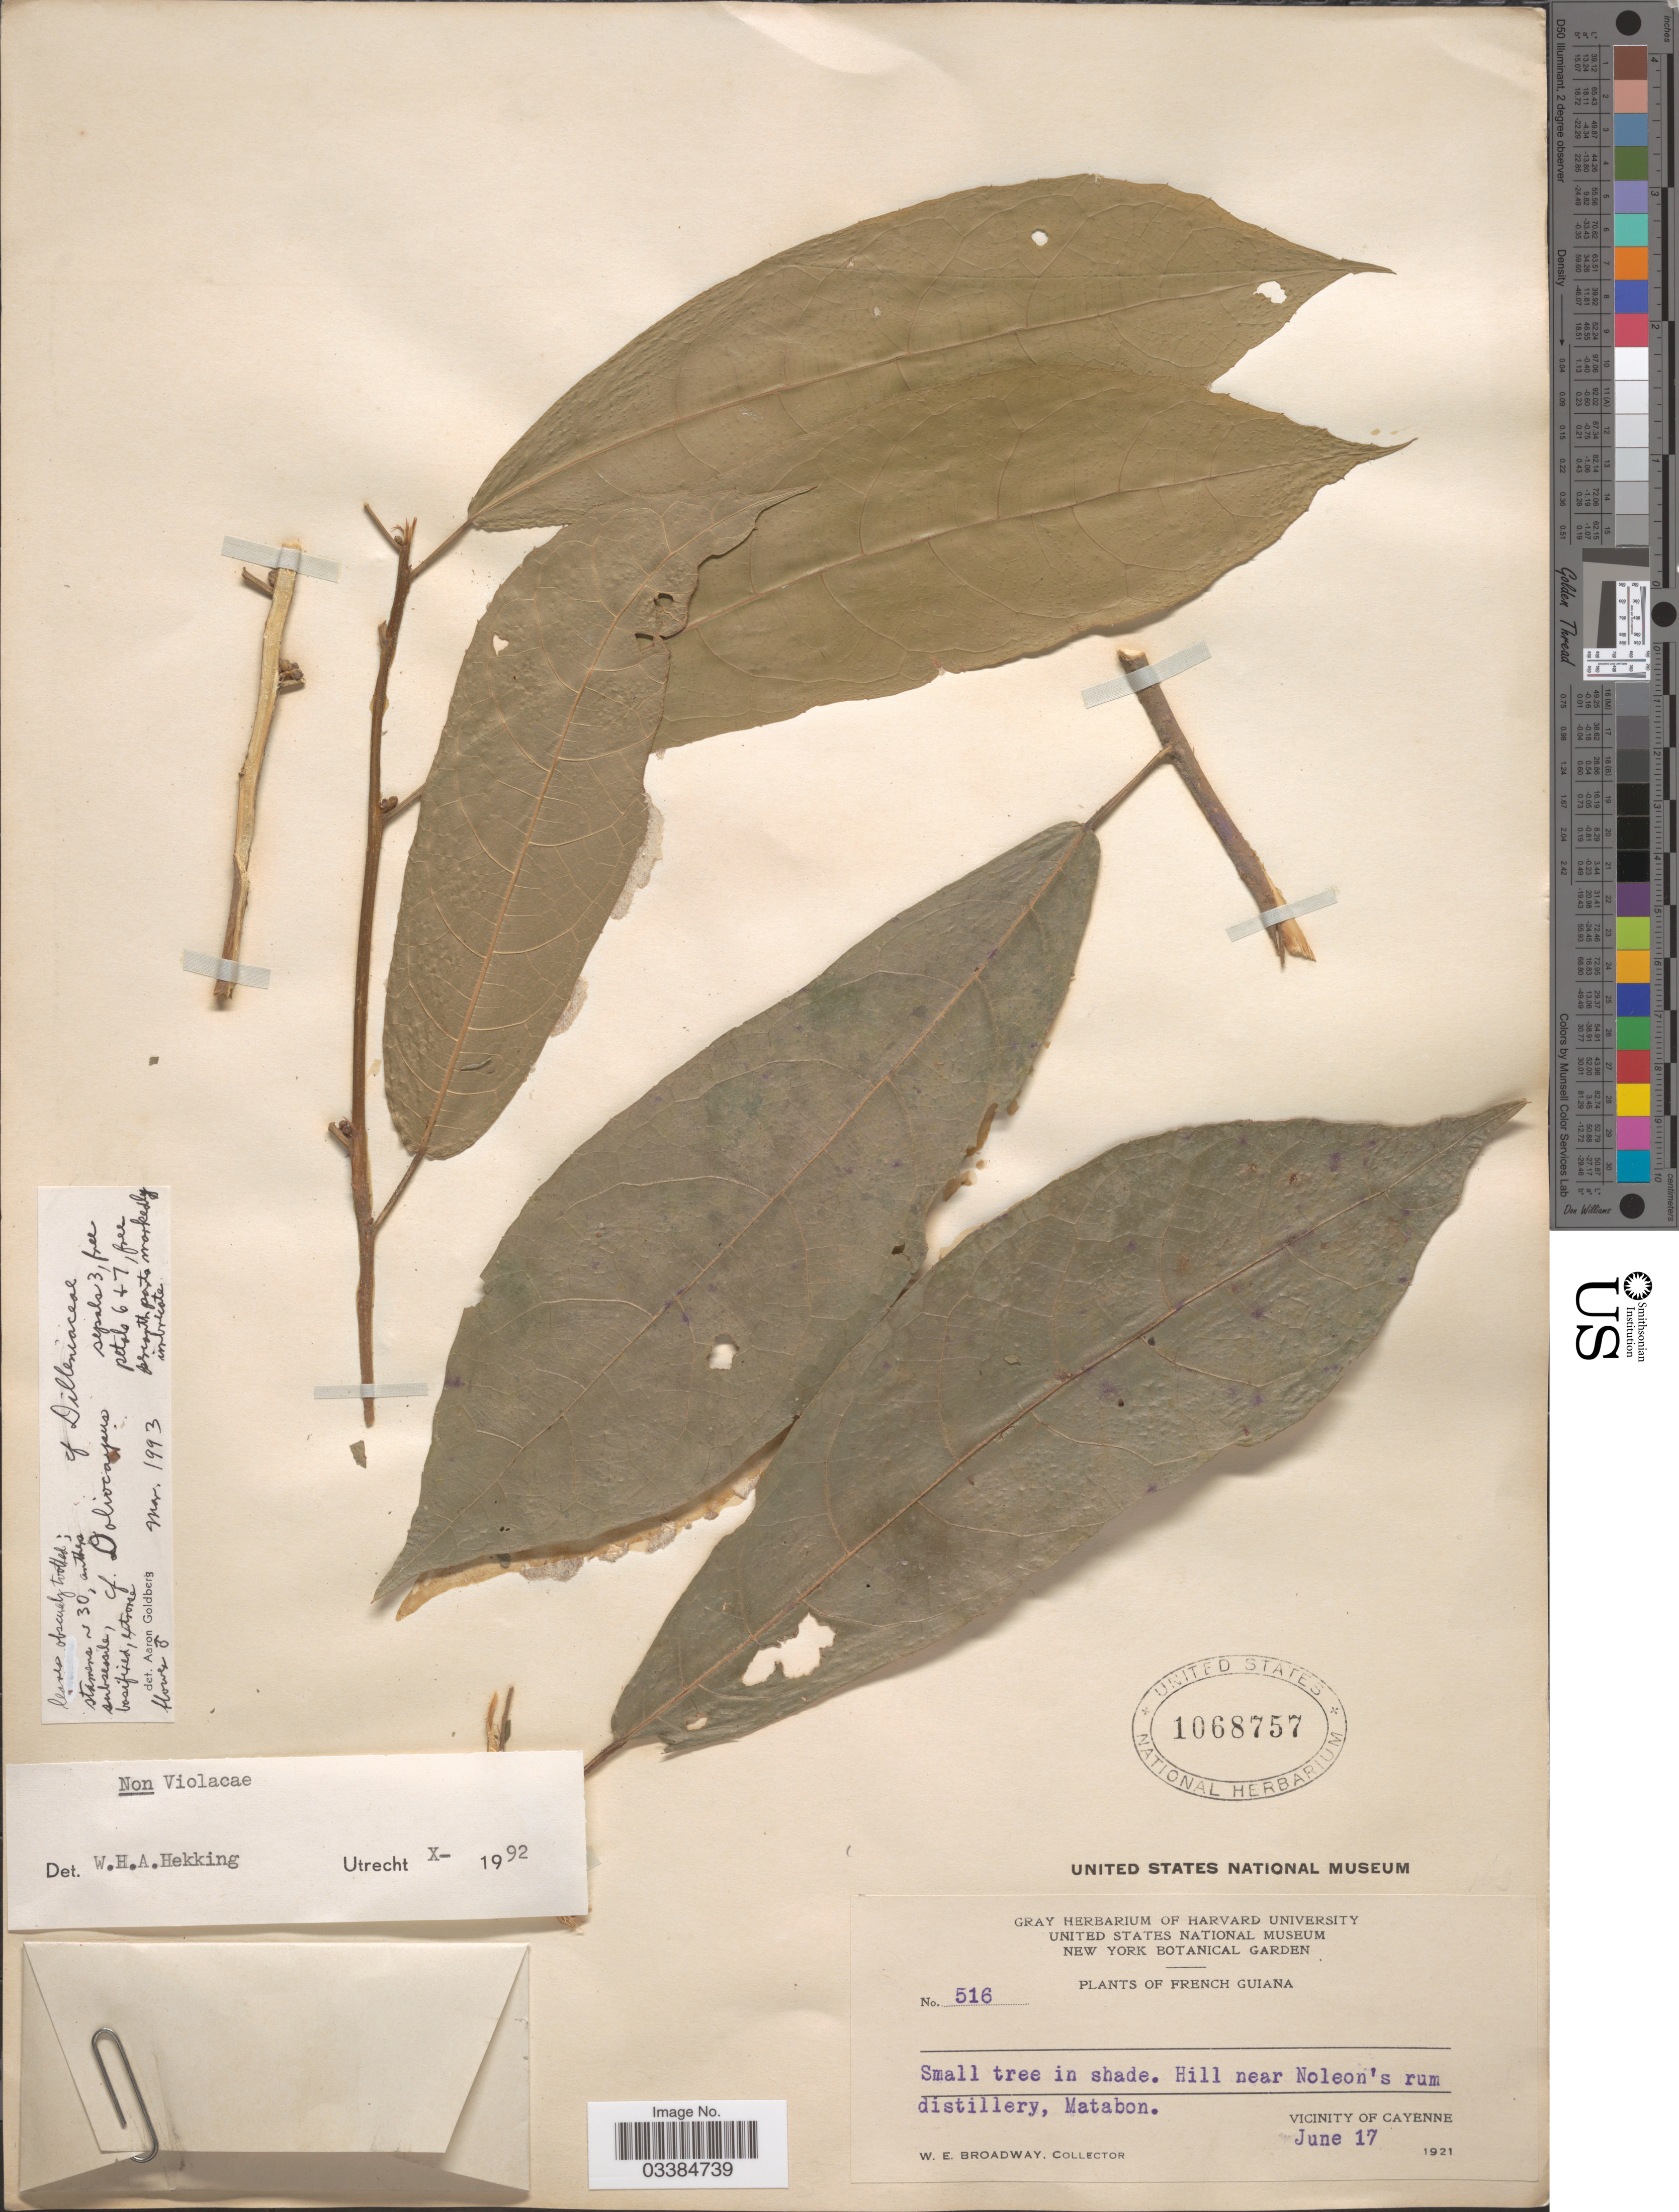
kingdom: Plantae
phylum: Tracheophyta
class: Magnoliopsida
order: Magnoliales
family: Myristicaceae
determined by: Victor Longhi Monzoli, João, (BRAZIL)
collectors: W. E. Broadway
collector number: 516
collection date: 1921-06-17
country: French Guiana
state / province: Cayenne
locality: Hill near Noleon's rum distillery, Matabon. Vicinity of Cayenne.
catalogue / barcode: US 1068757